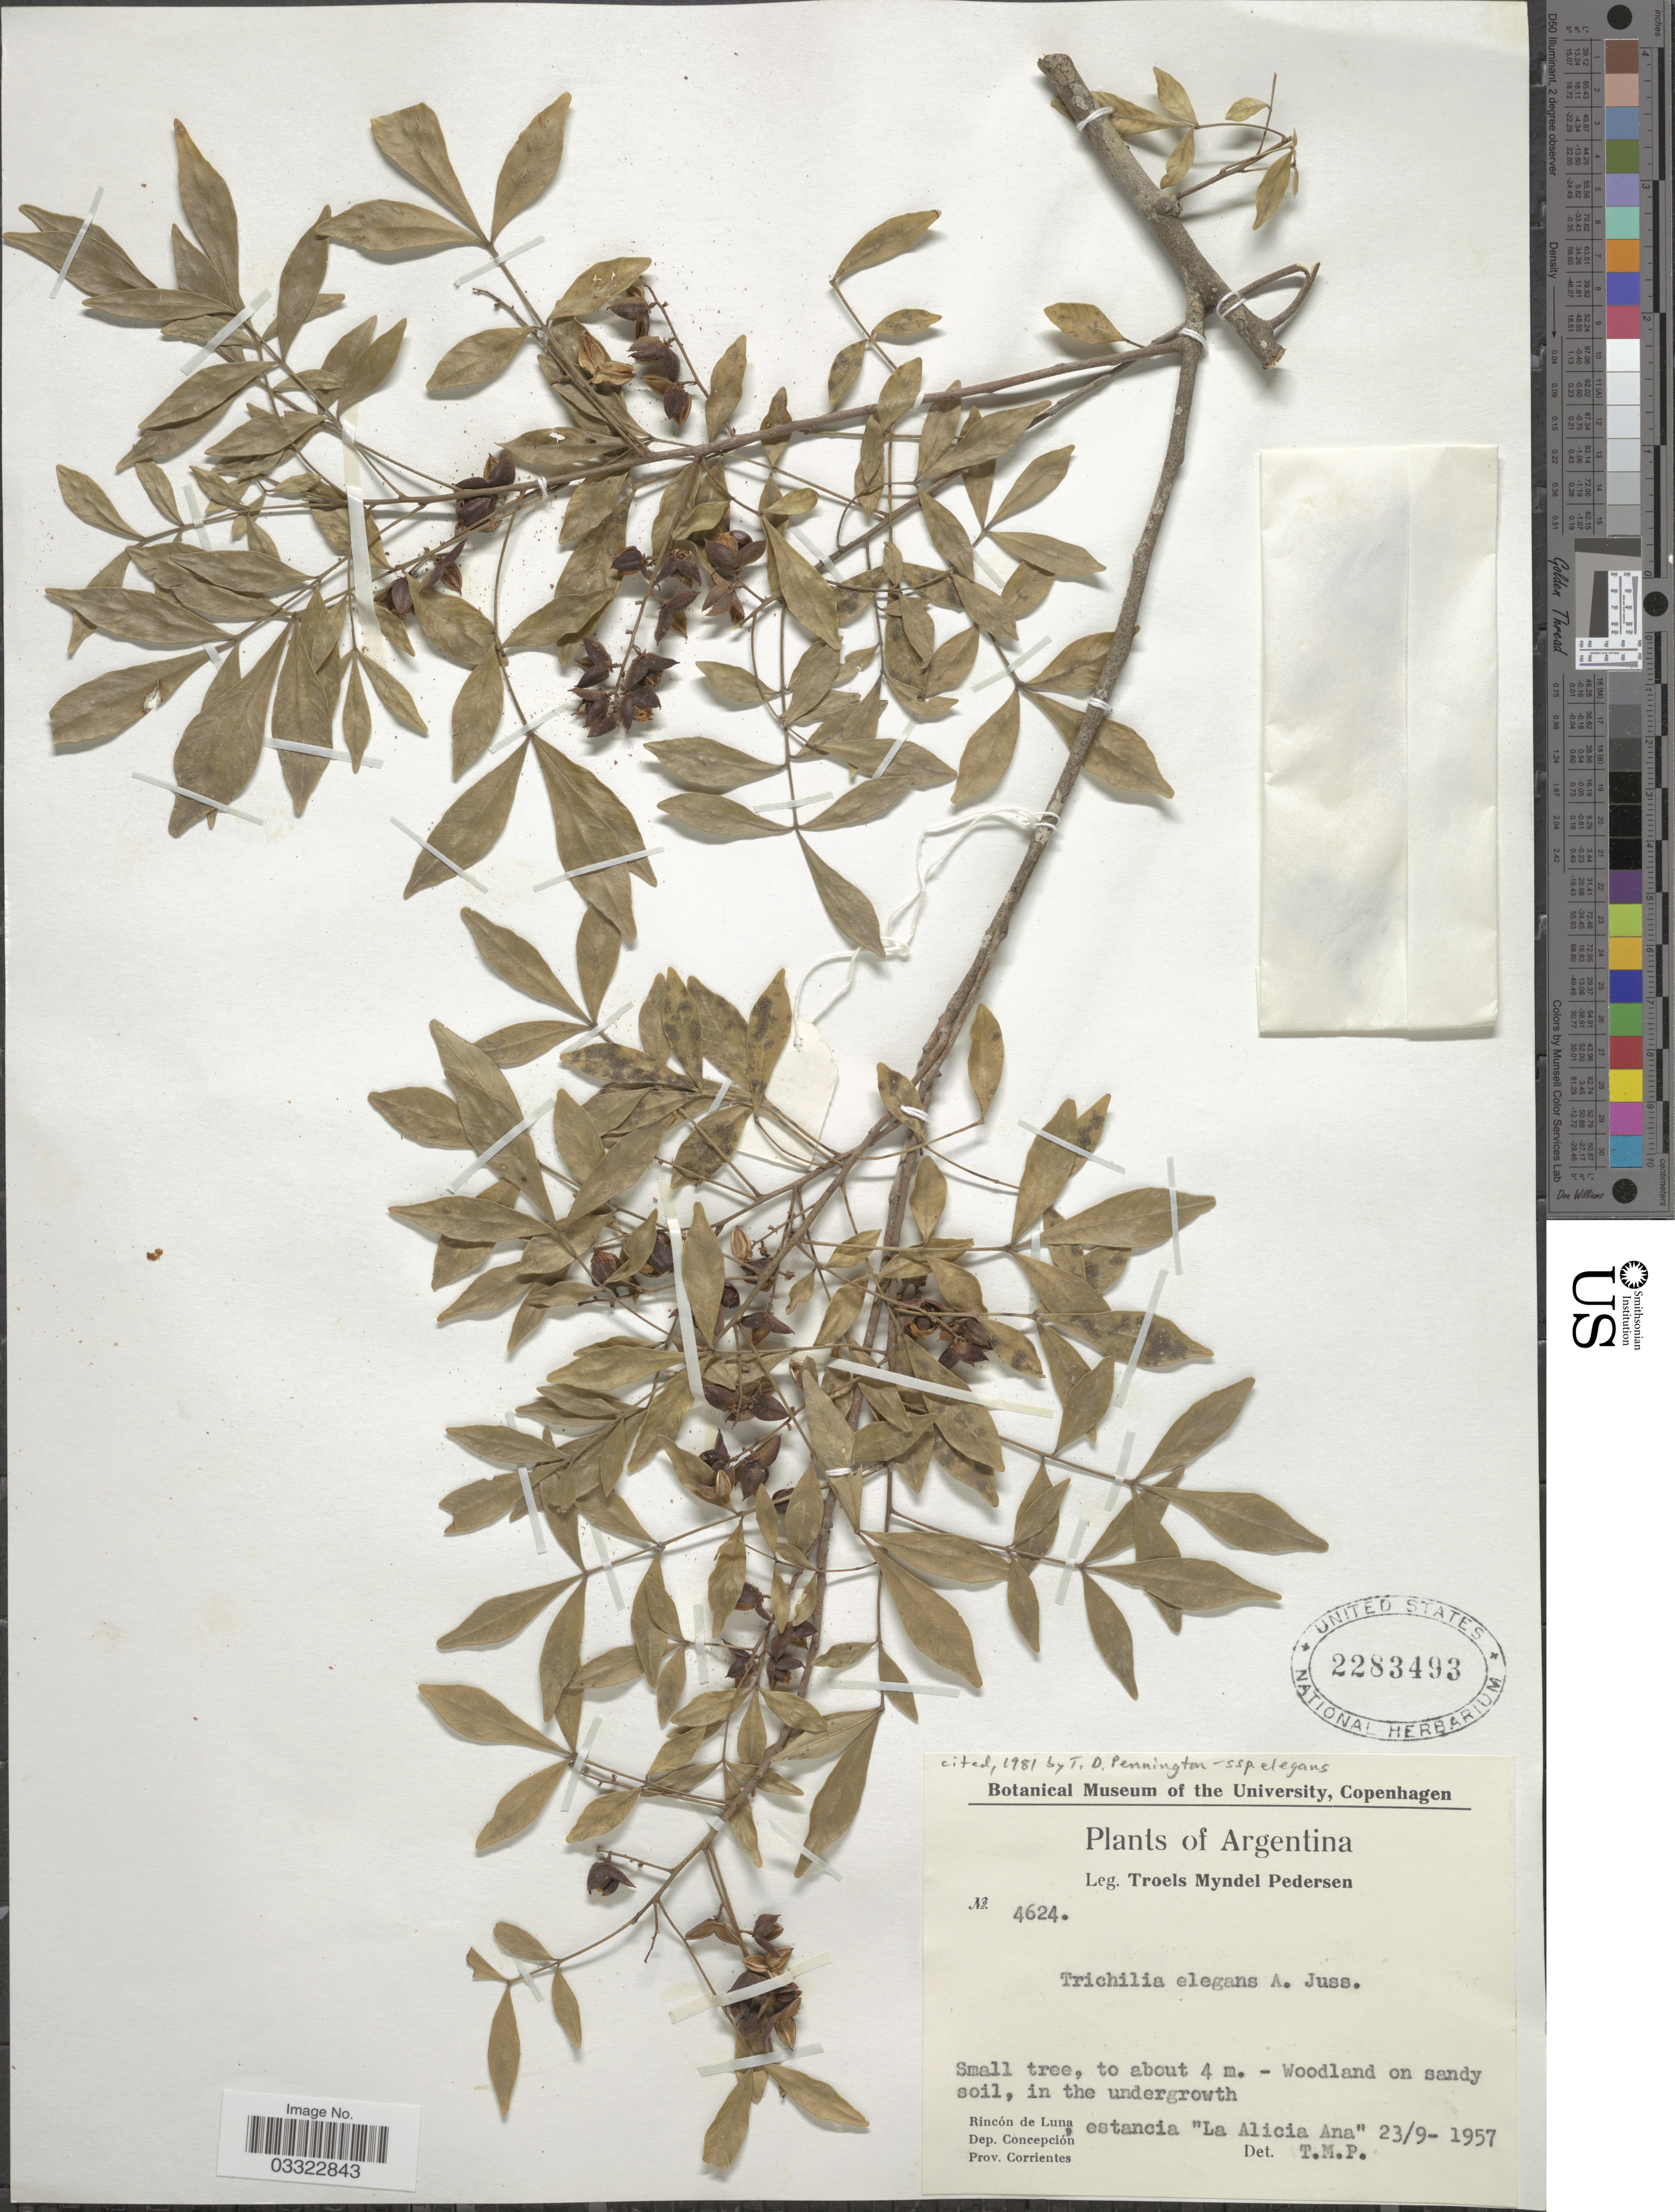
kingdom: Plantae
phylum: Tracheophyta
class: Magnoliopsida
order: Sapindales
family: Meliaceae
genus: Trichilia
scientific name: Trichilia elegans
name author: A. Juss.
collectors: T. Pederson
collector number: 4624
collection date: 1957-09-23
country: Argentina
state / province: Corrientes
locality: Rincón de Luna, estancia "La Alicia Ana". Dep. Concepción.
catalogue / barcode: US 2283493